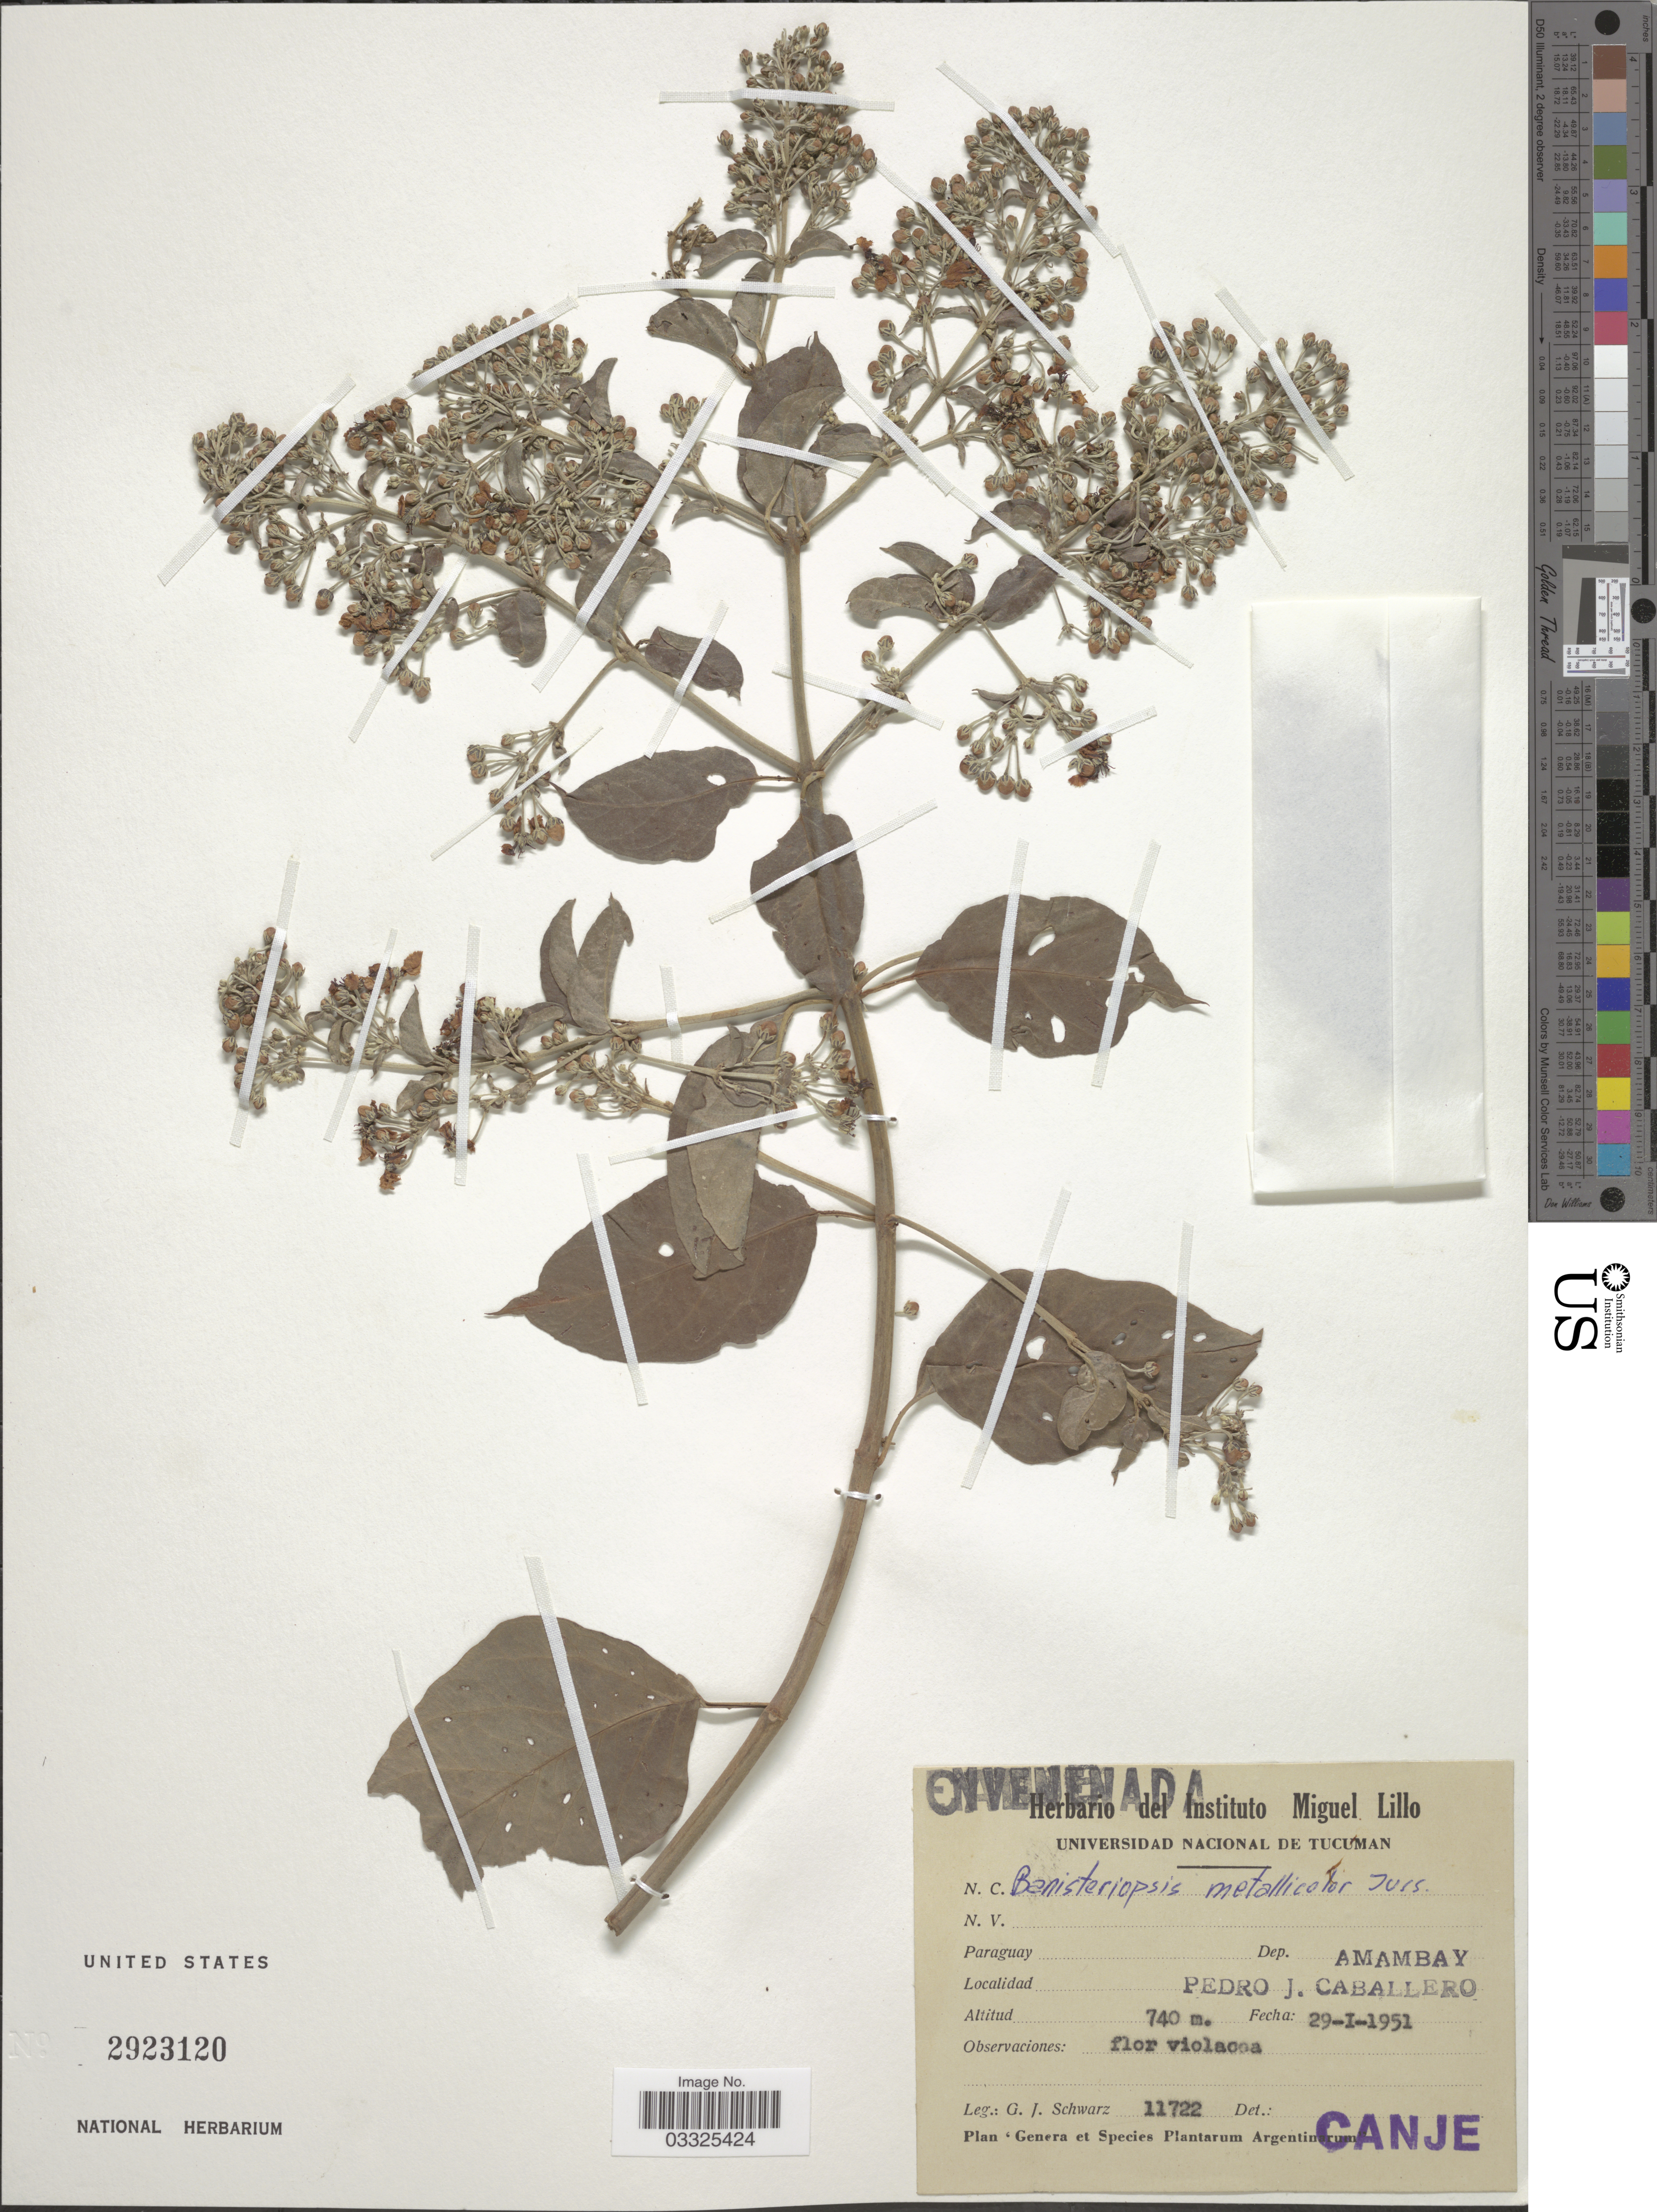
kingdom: Plantae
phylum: Tracheophyta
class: Magnoliopsida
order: Malpighiales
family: Malpighiaceae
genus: Banisteriopsis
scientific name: Banisteriopsis muricata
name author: (Cav.) Cuatrec.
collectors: G. J. Schwarz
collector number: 11722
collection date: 1951-01-29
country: Paraguay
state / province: Amambay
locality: Dep. Amambay, Pedro J. Caballero.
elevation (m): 740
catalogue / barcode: US 2923120